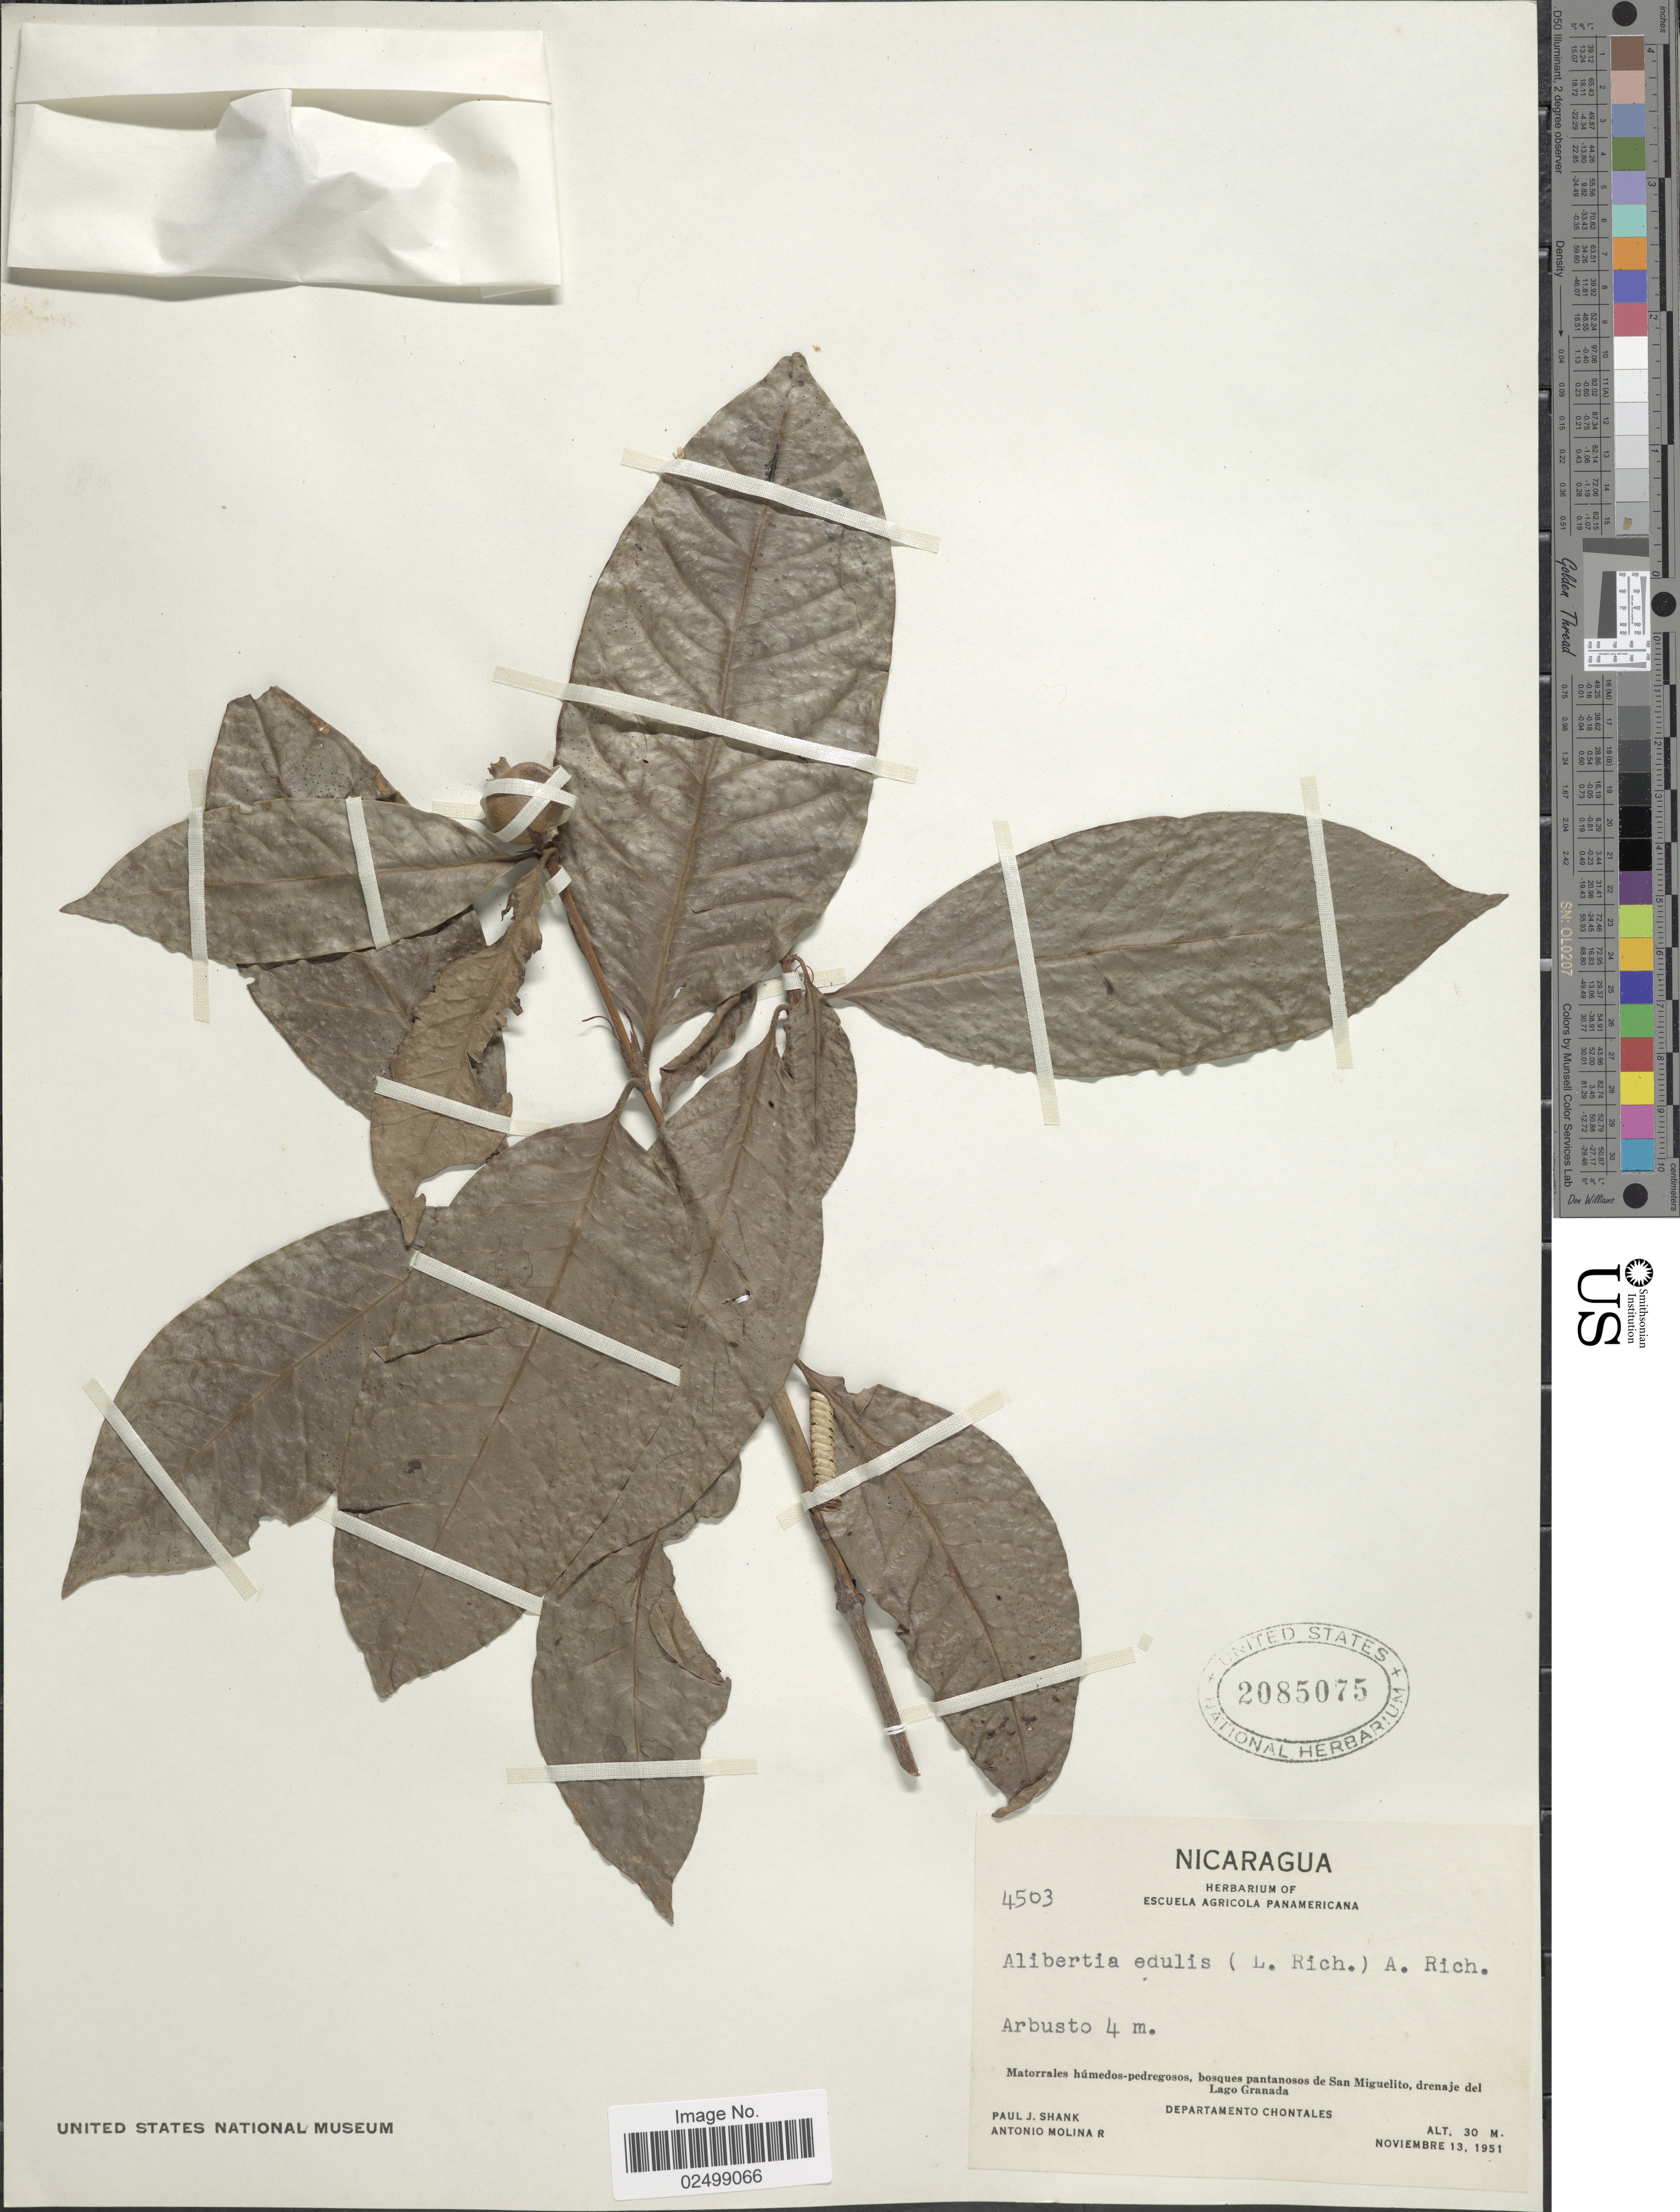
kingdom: Plantae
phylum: Tracheophyta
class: Magnoliopsida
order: Gentianales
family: Rubiaceae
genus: Alibertia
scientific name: Alibertia edulis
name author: (Rich.) A. Rich. ex DC.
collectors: P. J. Shank & A. Molina R.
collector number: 4503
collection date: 1951-11-13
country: Nicaragua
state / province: Chontales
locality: Matorrales humedos-pedregosos, bosques pantanosos de San Miguelito, drenaje del Lago Granada. Departamento Chontales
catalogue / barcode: US 2085075